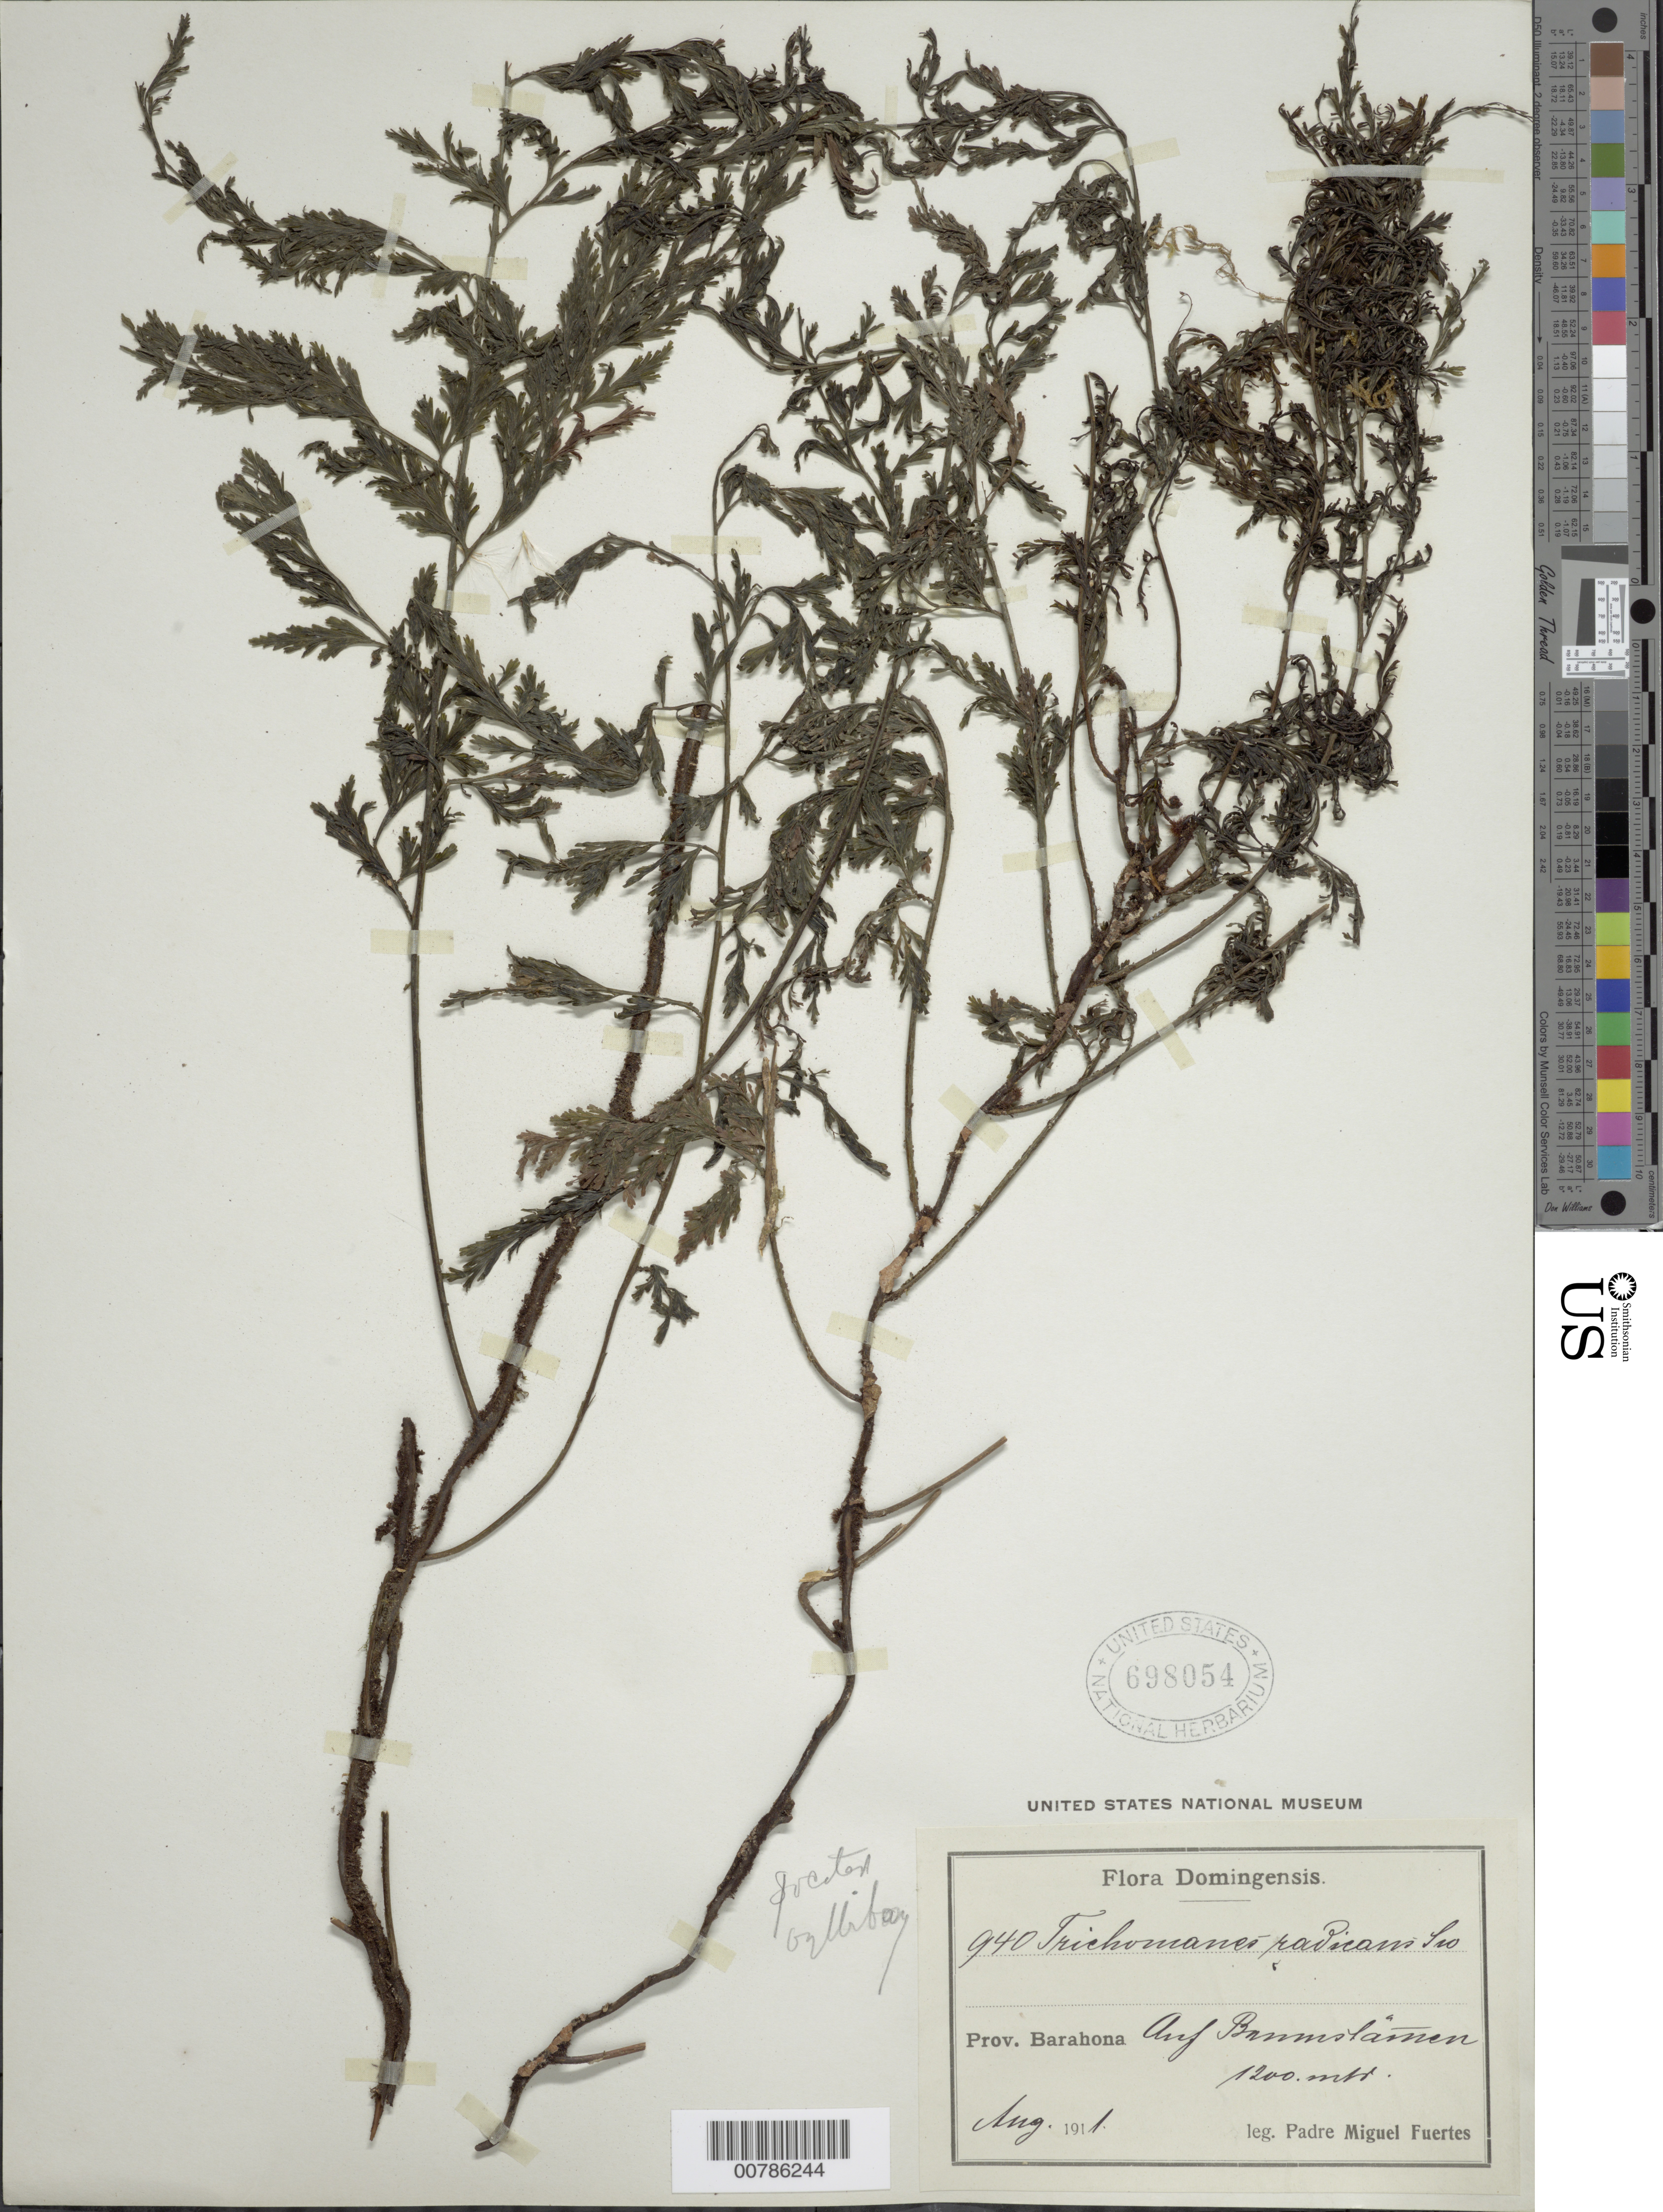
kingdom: Plantae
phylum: Tracheophyta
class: Polypodiopsida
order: Hymenophyllales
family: Hymenophyllaceae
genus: Vandenboschia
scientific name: Vandenboschia radicans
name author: (Sw.) Copel.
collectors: M. D. Fuertes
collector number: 940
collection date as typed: Aug 1911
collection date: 1911-08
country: Dominican Republic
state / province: Barahona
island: Hispaniola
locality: Bannistamen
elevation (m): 1200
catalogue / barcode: US 698054